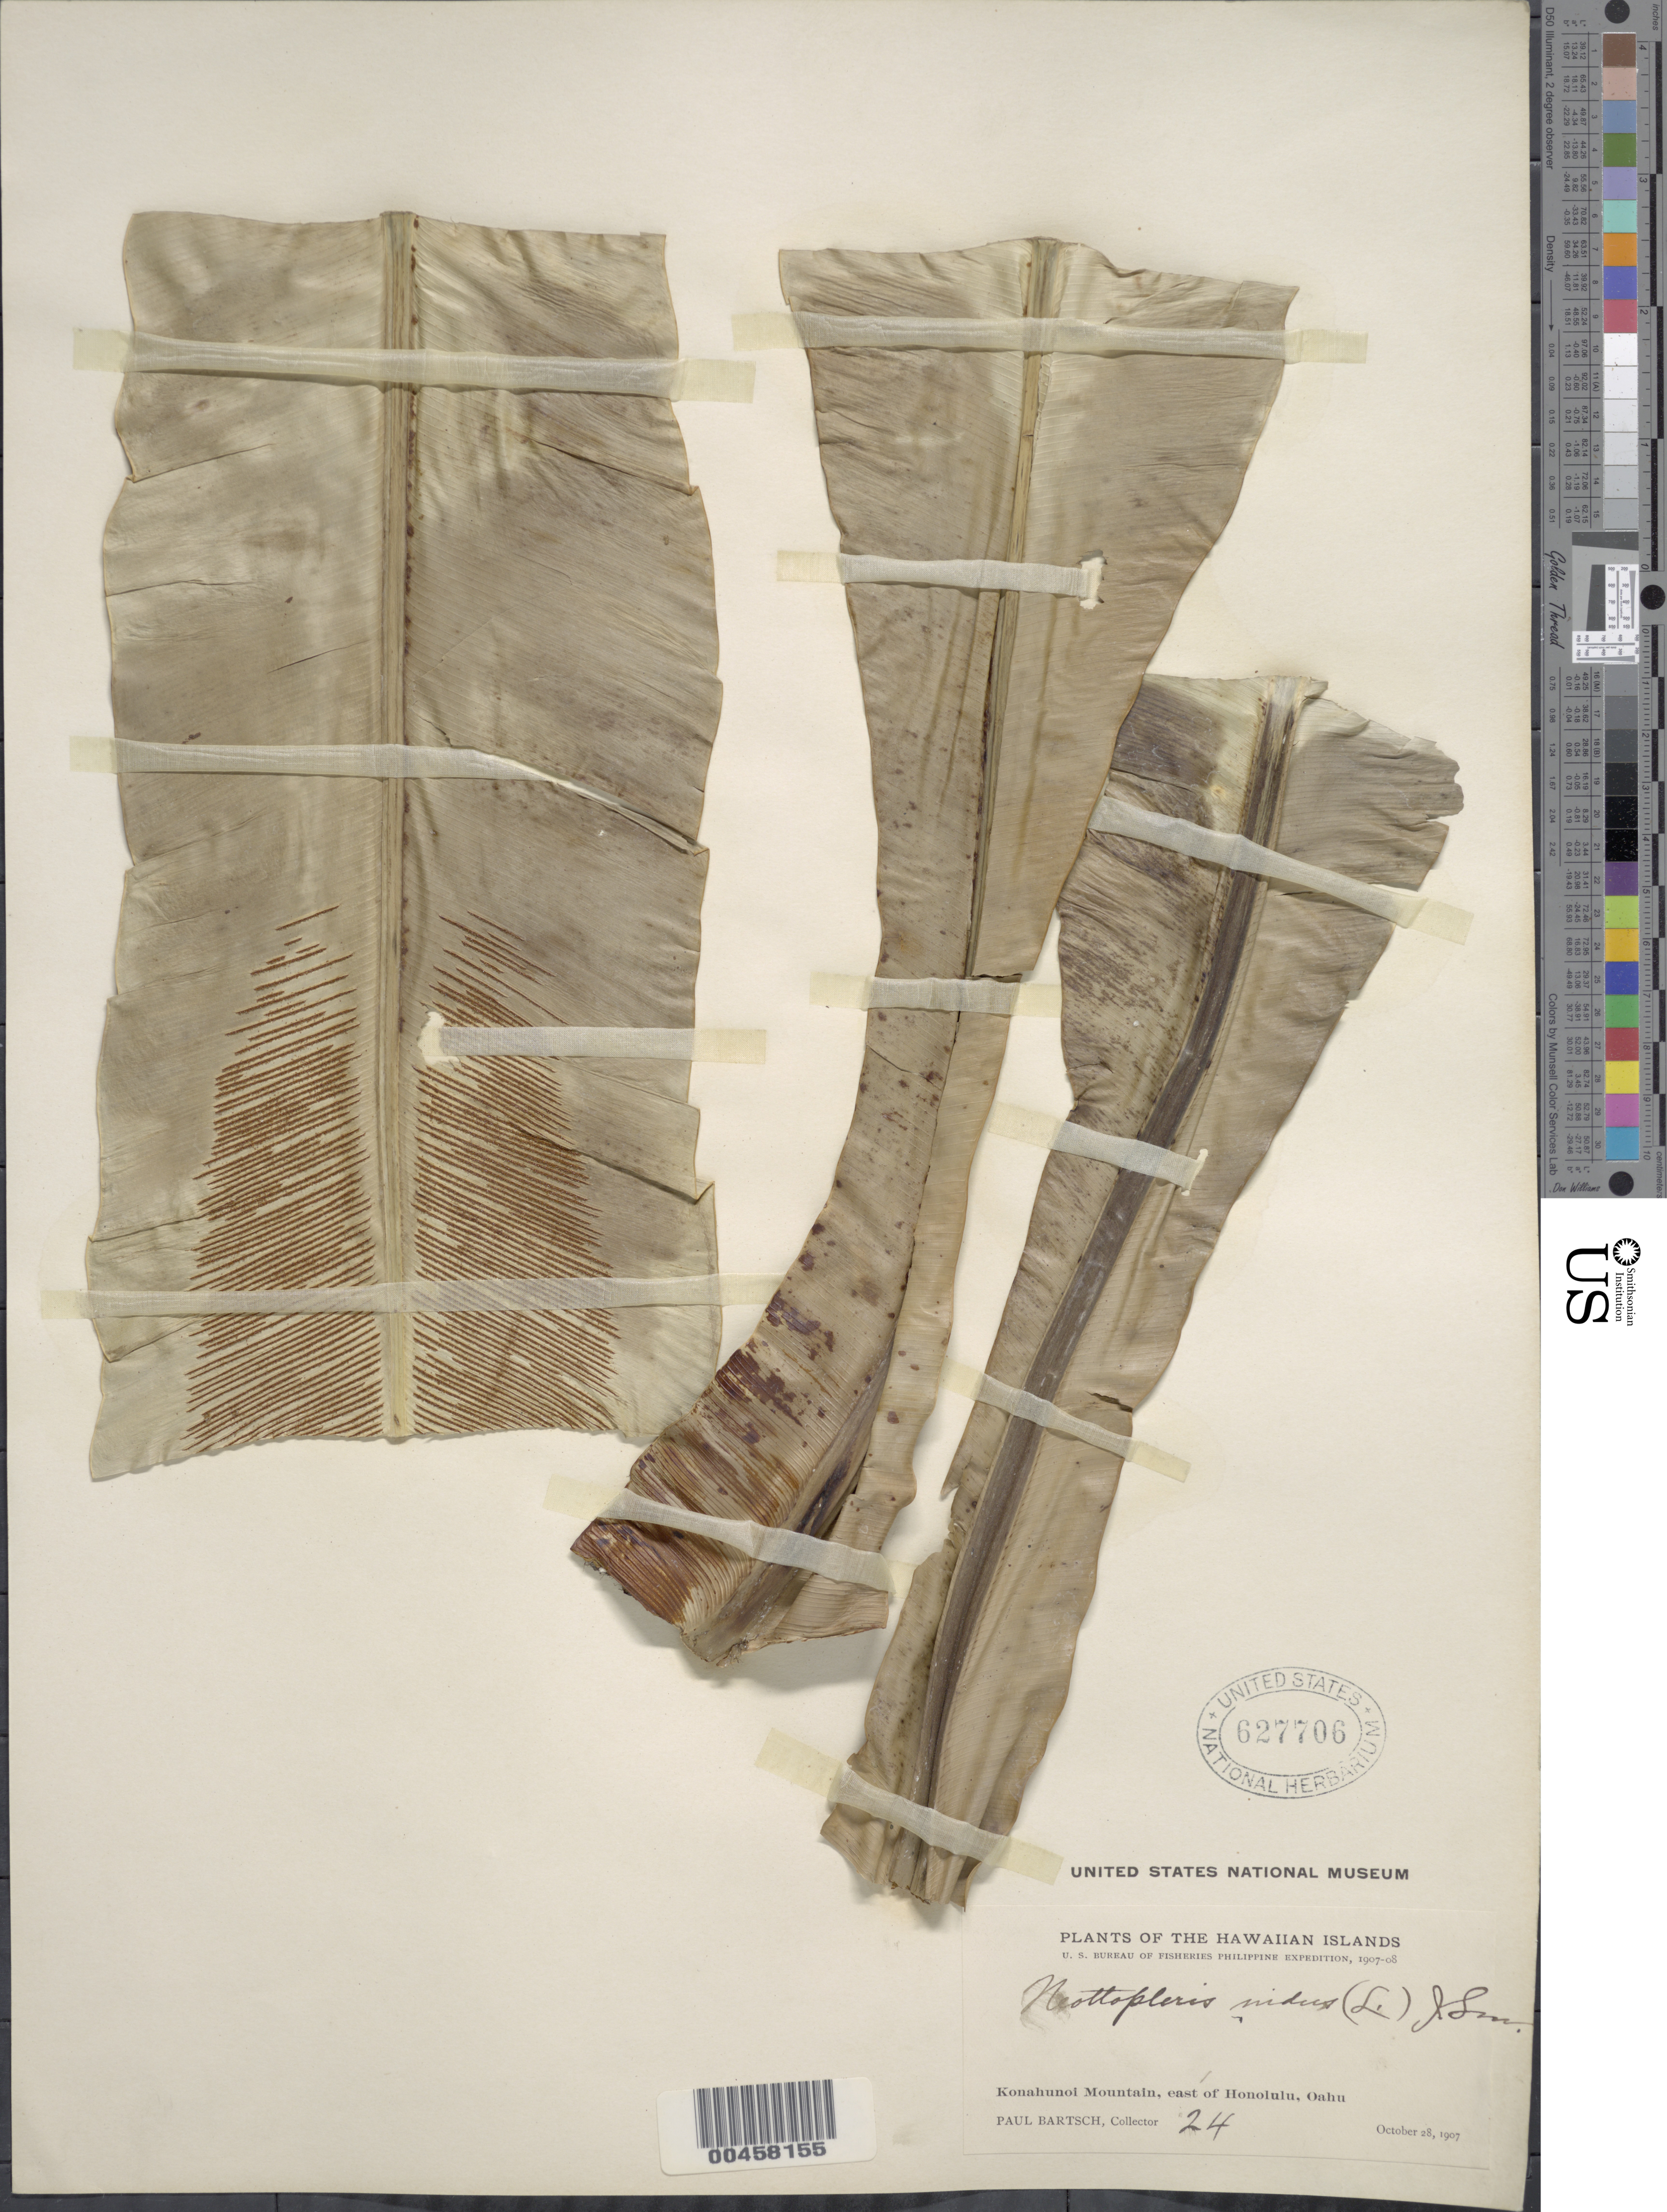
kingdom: Plantae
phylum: Tracheophyta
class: Polypodiopsida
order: Polypodiales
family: Aspleniaceae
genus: Asplenium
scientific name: Asplenium nidus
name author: L.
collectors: P. Bartsch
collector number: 24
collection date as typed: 28 Oct 1907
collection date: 1907-10-28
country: United States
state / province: Hawaii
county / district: Honolulu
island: Oahu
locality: Konahunoi Mountain, east of Honolulu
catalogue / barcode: US 627706